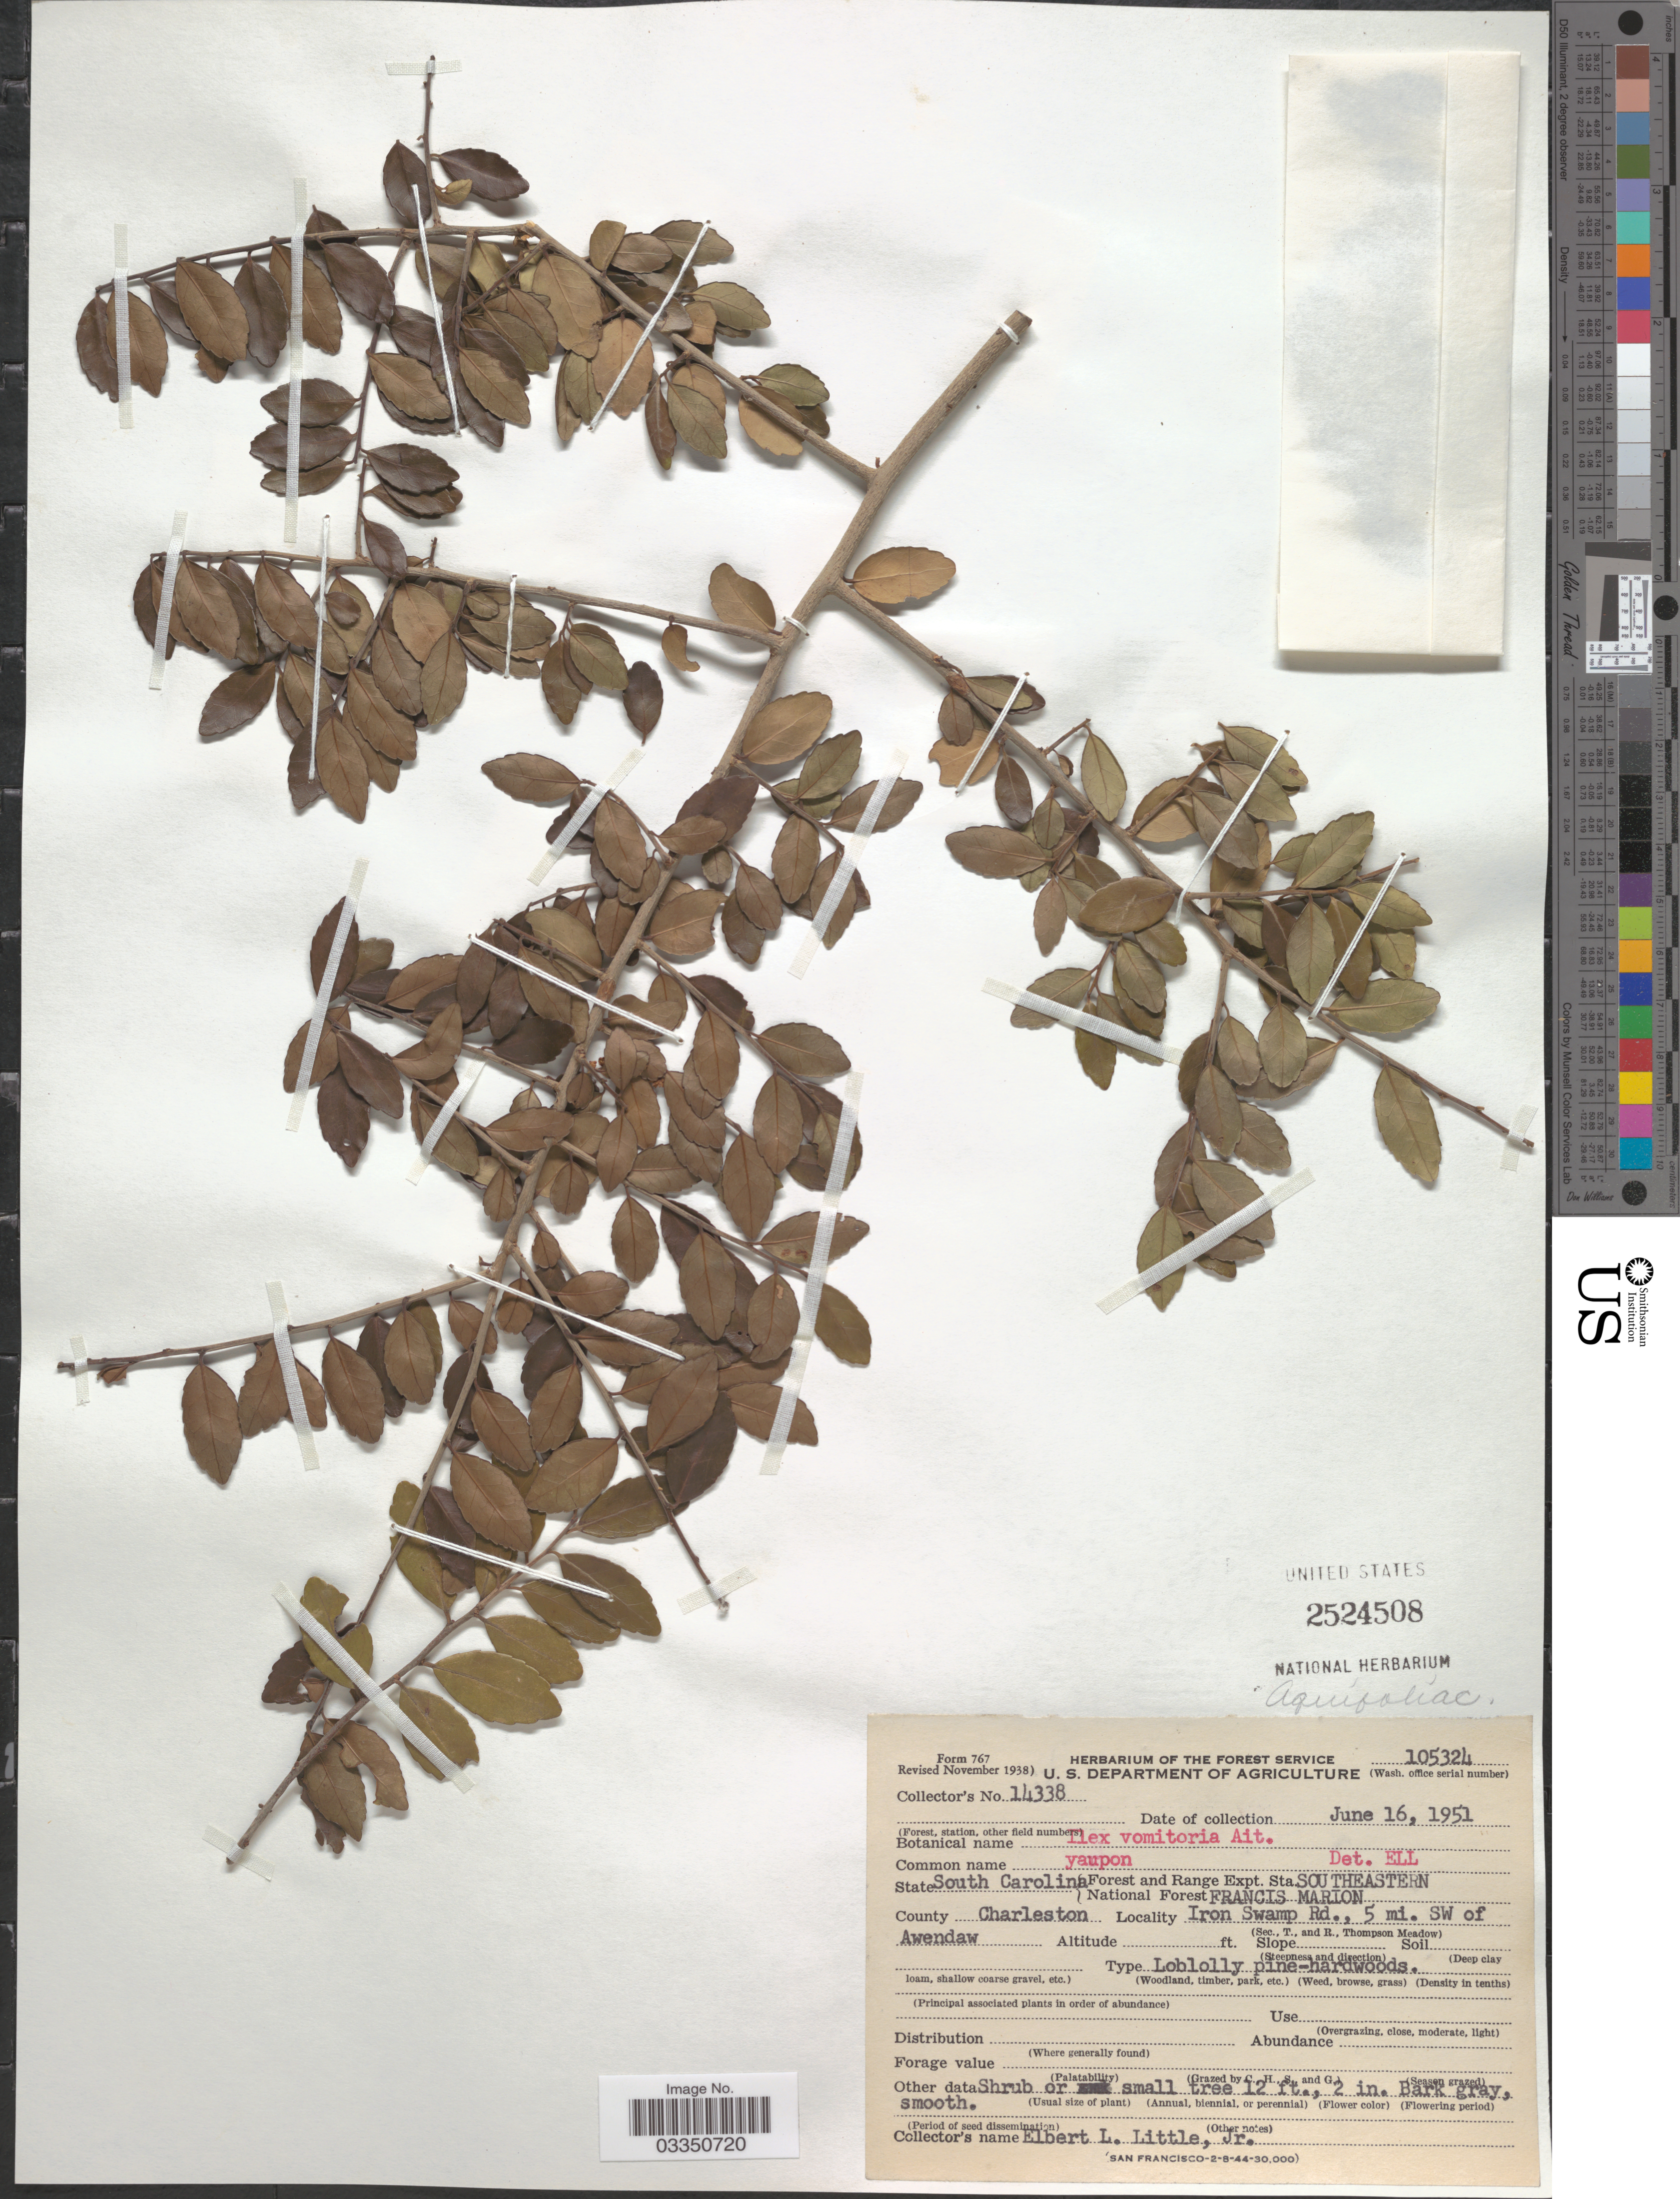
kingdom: Plantae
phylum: Tracheophyta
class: Magnoliopsida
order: Aquifoliales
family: Aquifoliaceae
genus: Ilex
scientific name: Ilex vomitoria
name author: Aiton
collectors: E. L. Little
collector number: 14338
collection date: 1951-06-16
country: United States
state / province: South Carolina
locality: Forest and Range Expt. Sta. Southeastern. National Forest Francis Marion. County Charleston, Iron Swamp Rd., 5 mi. SW of Awendaw.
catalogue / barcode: US 2524508